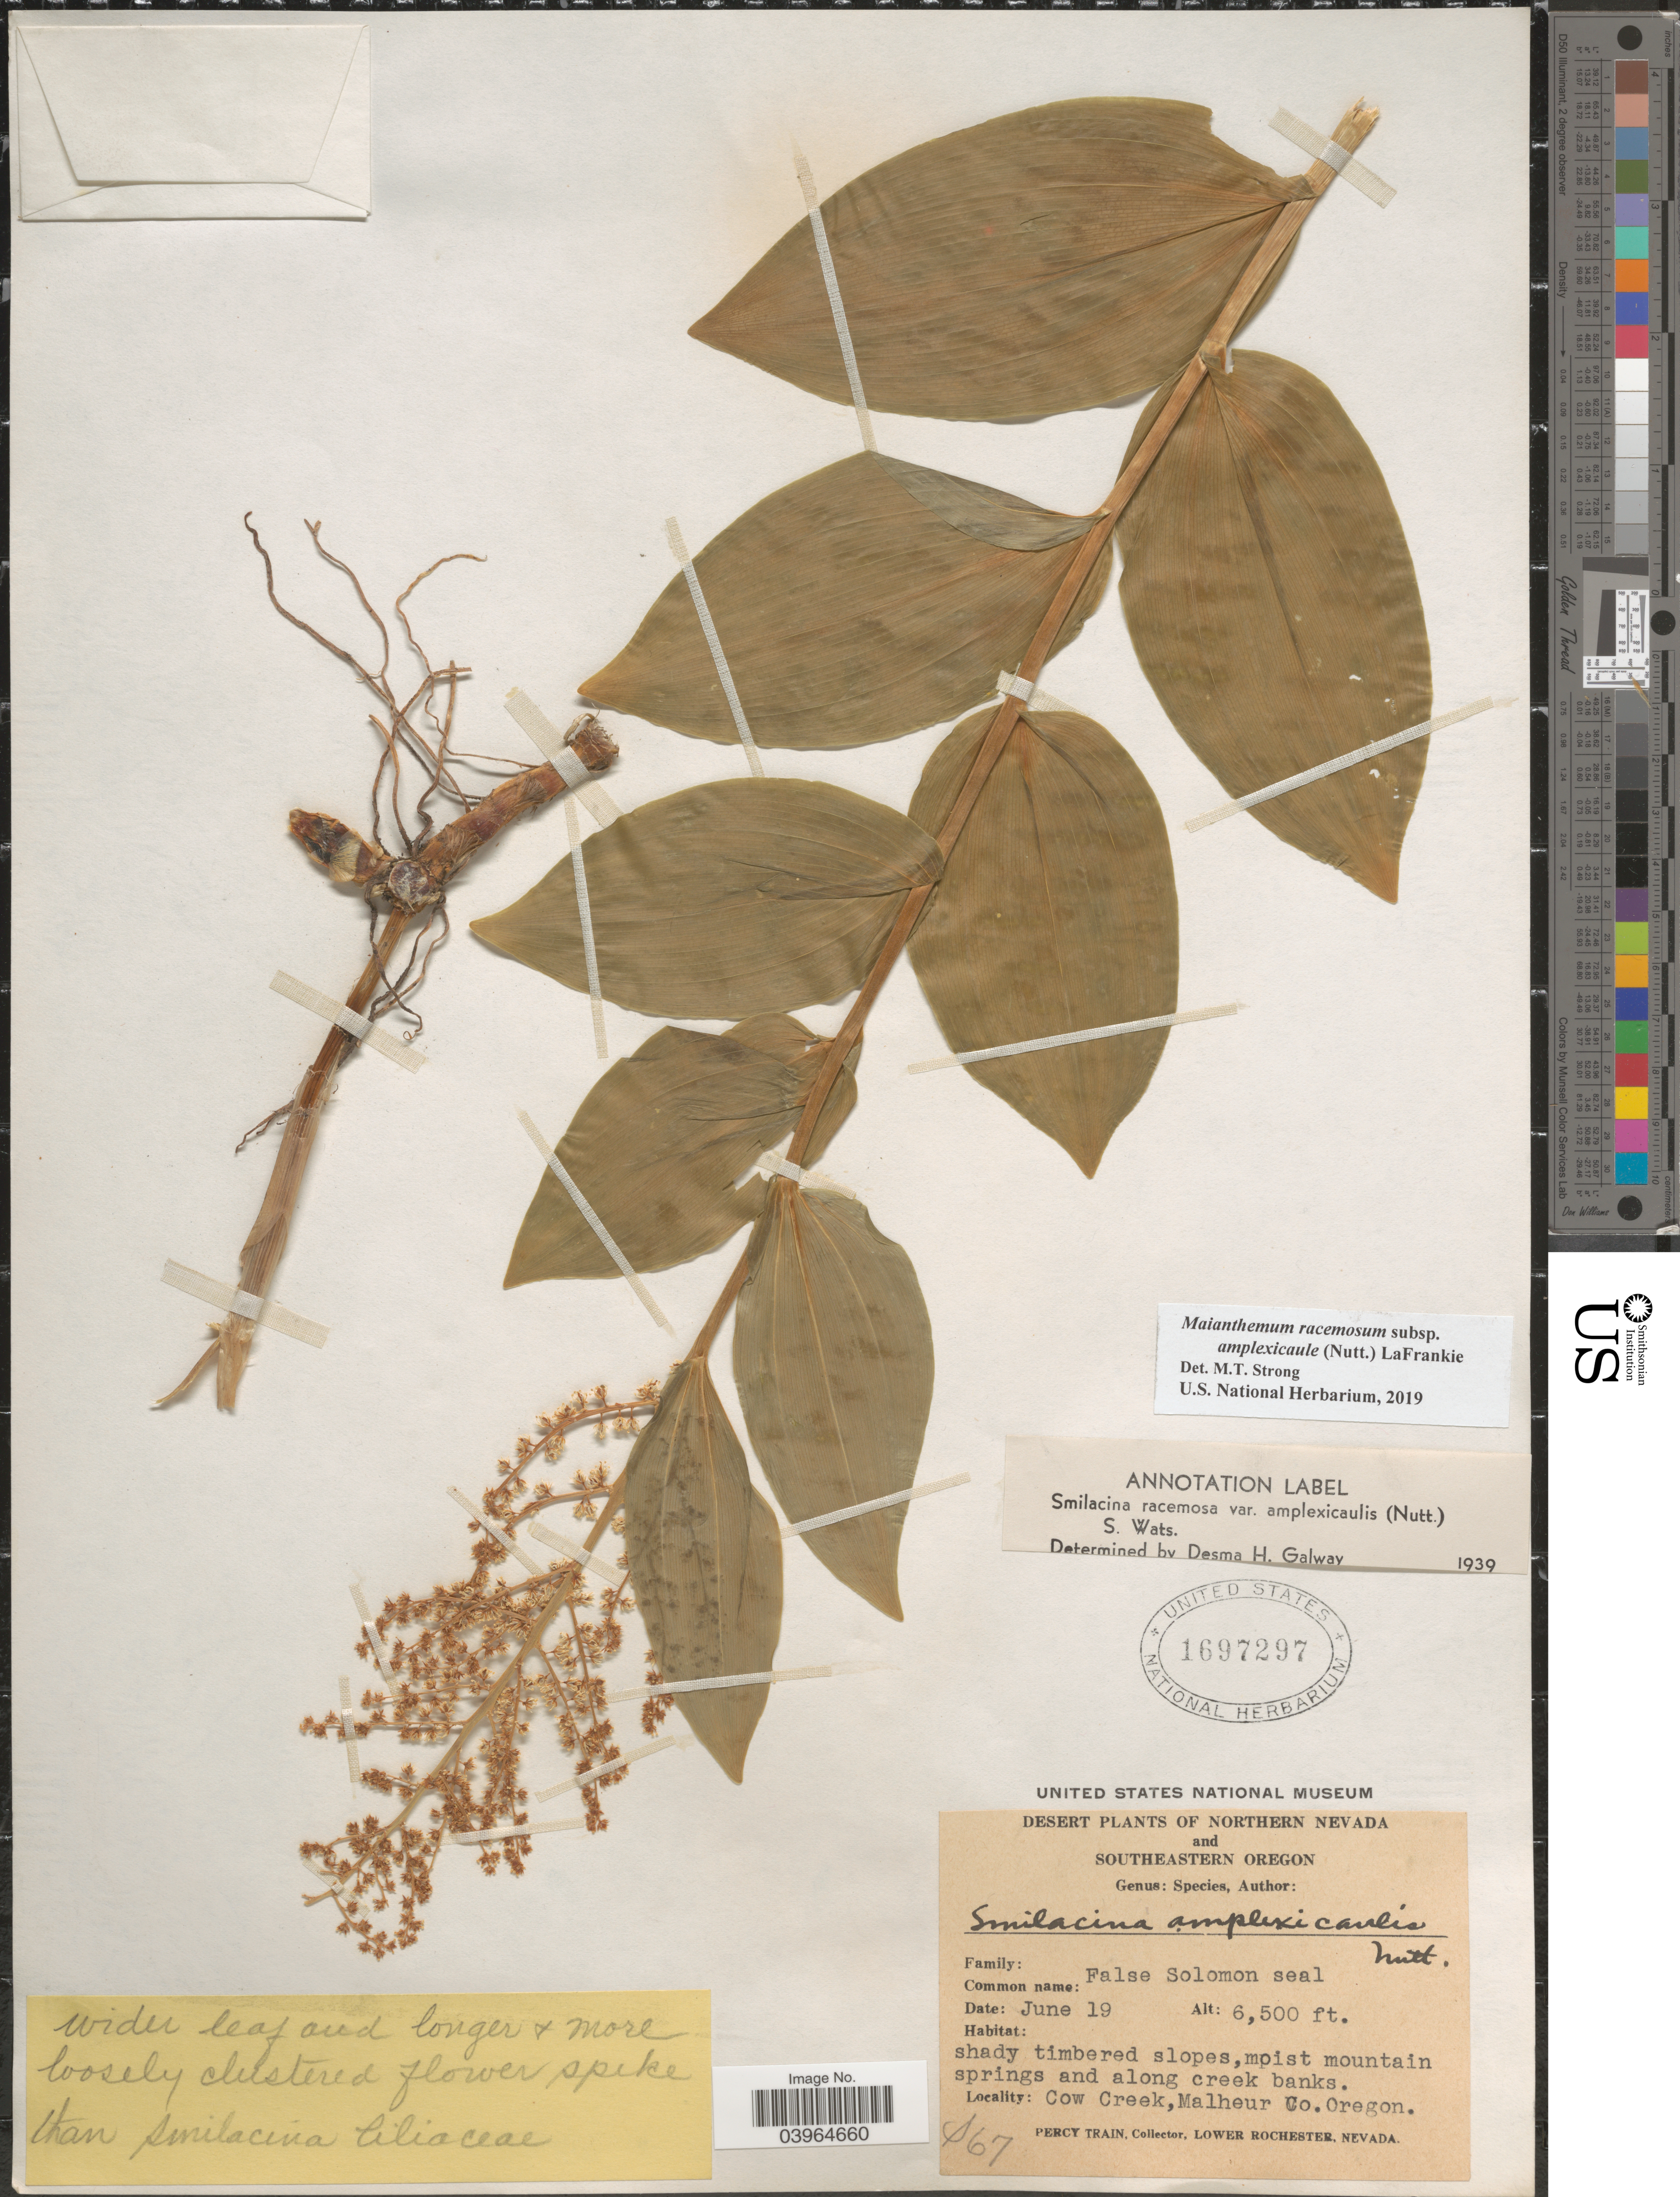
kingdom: Plantae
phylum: Tracheophyta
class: Liliopsida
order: Asparagales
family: Asparagaceae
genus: Maianthemum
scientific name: Maianthemum racemosum subsp. amplexicaule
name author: (Nutt.) LaFrankie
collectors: P. Train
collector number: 567*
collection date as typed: Transcribed d/m/y: /6/19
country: United States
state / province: Oregon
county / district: Malheur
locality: Southeastern Oregon. Cow Creek, Malheur Co.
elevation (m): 1981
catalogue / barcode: US 1697297